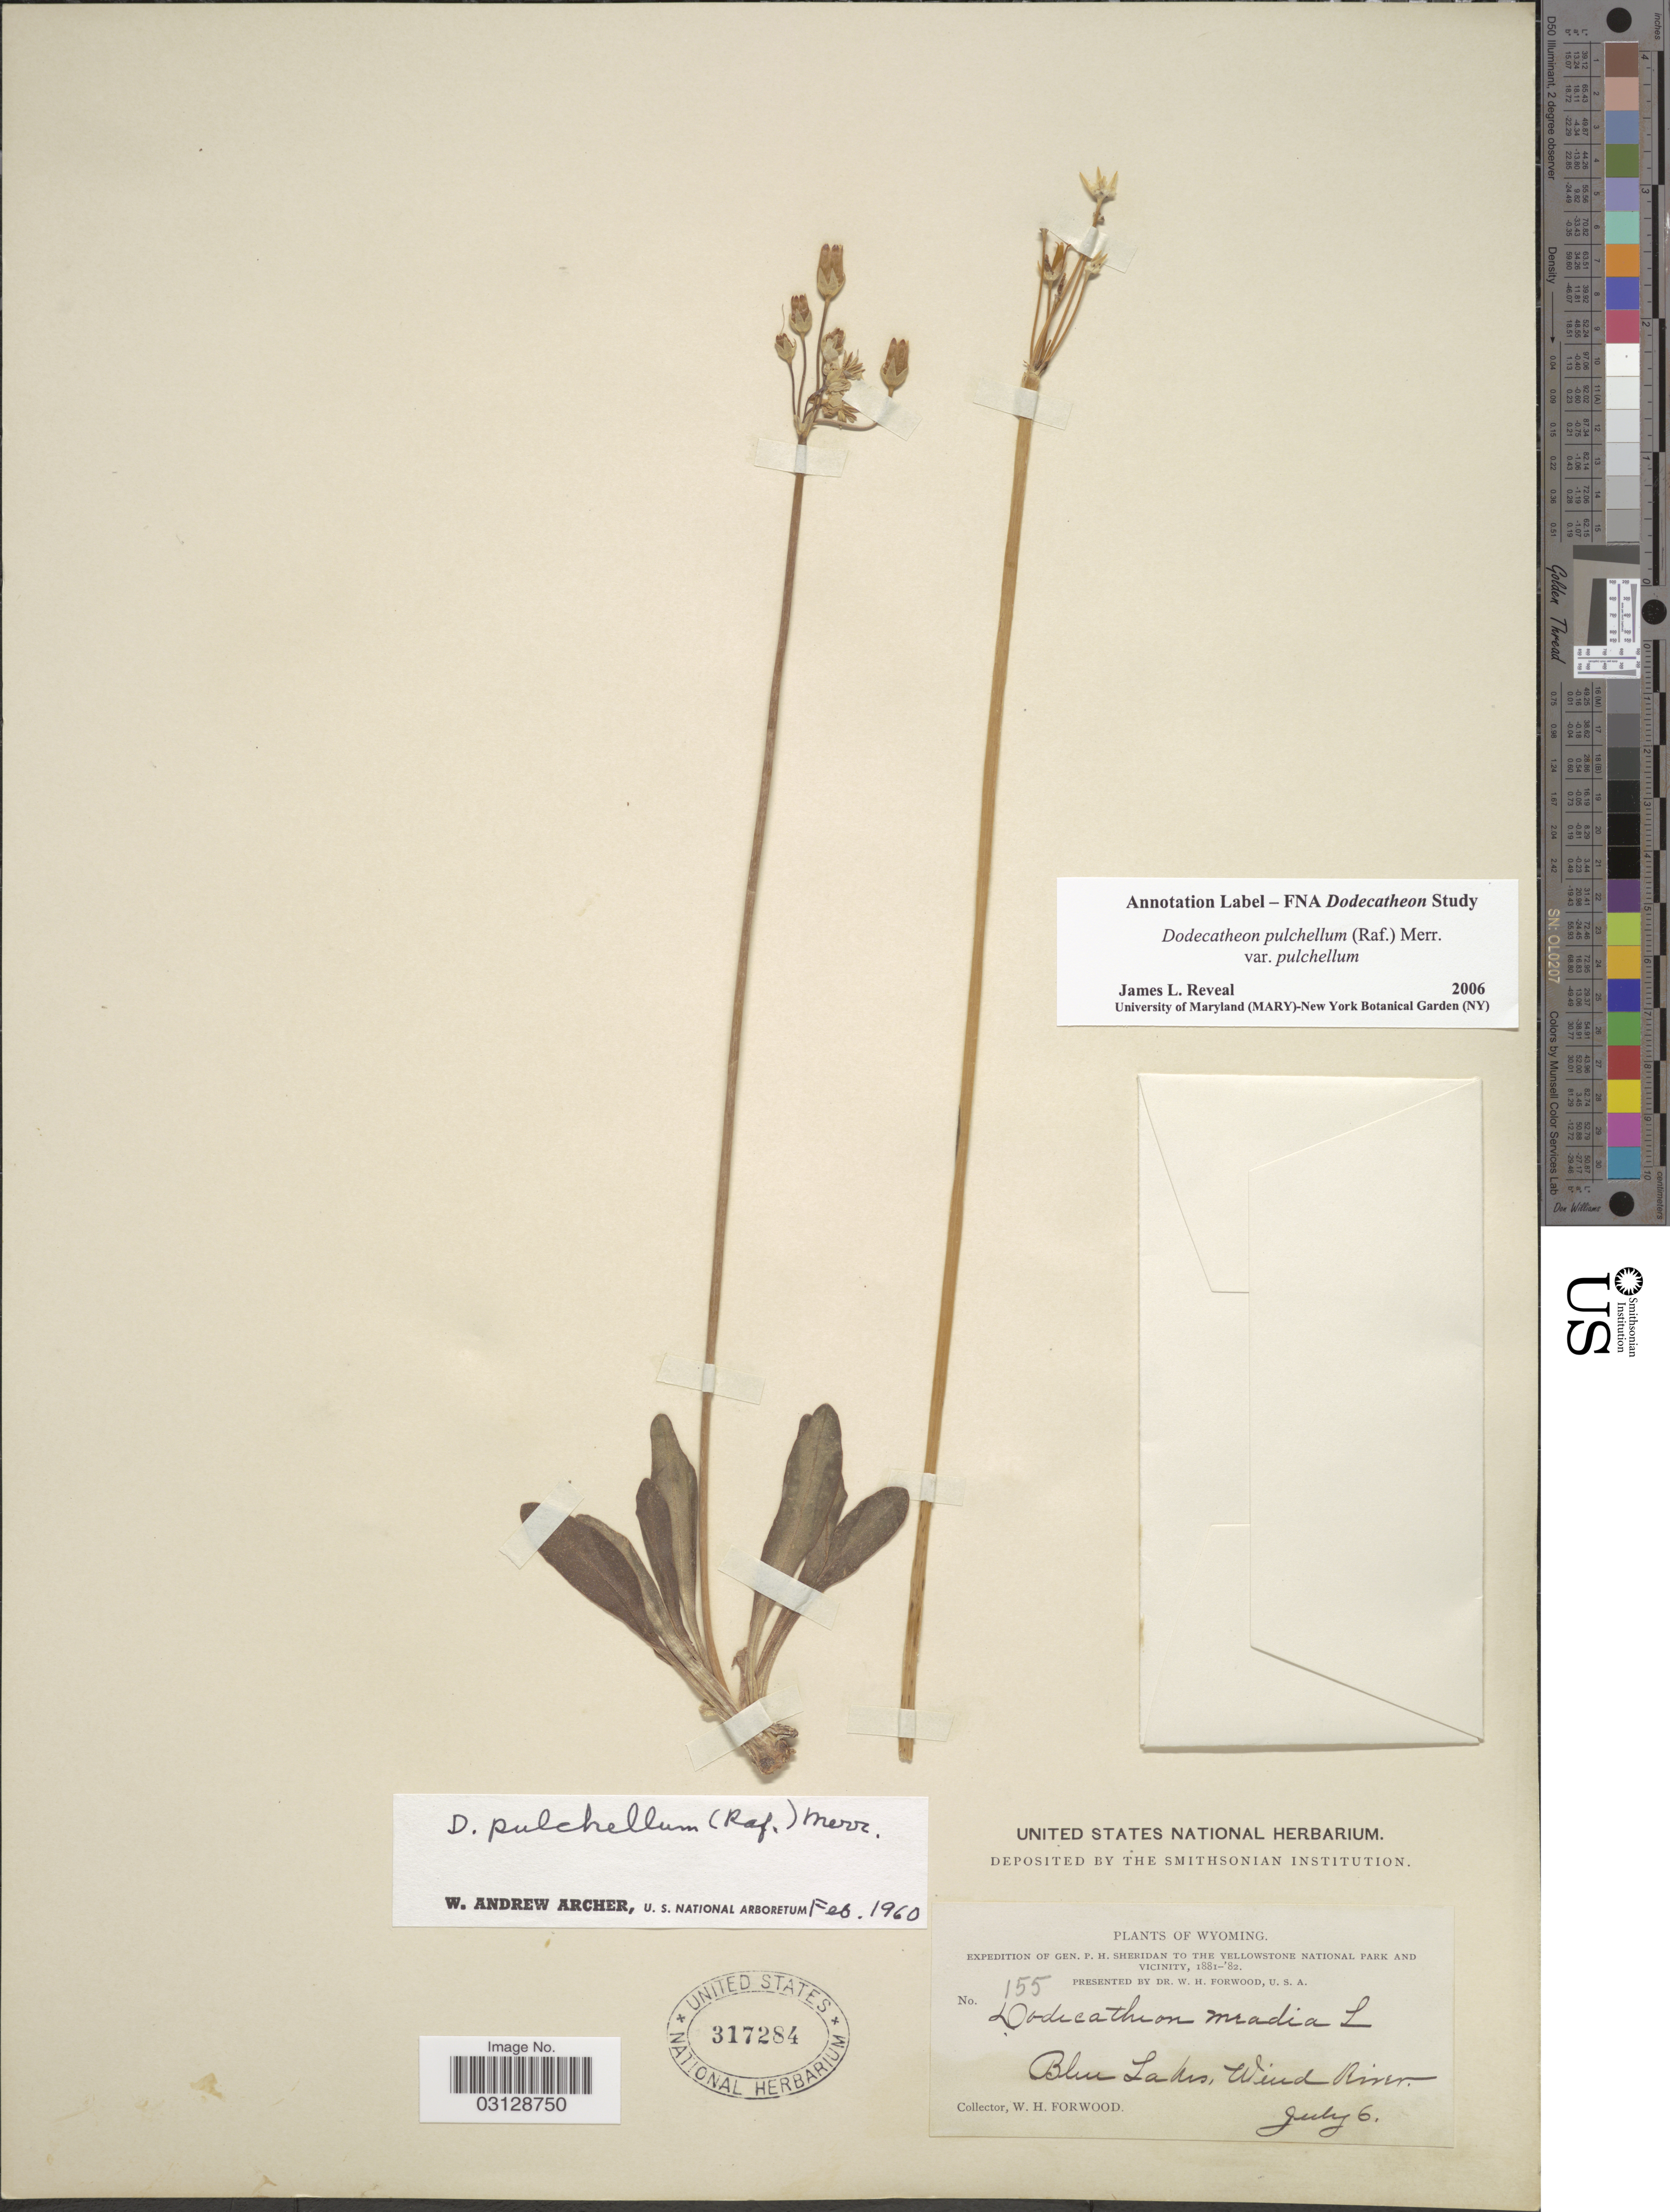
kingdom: Plantae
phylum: Tracheophyta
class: Magnoliopsida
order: Ericales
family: Primulaceae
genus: Dodecatheon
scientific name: Dodecatheon pulchellum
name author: (Raf.) Merr.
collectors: W. Forwood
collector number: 155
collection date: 1881-07-06/1882-07-06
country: United States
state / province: Wyoming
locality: Yellowstone National Park and vicinity. Blue Lakes, Wind River.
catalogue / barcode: US 317284